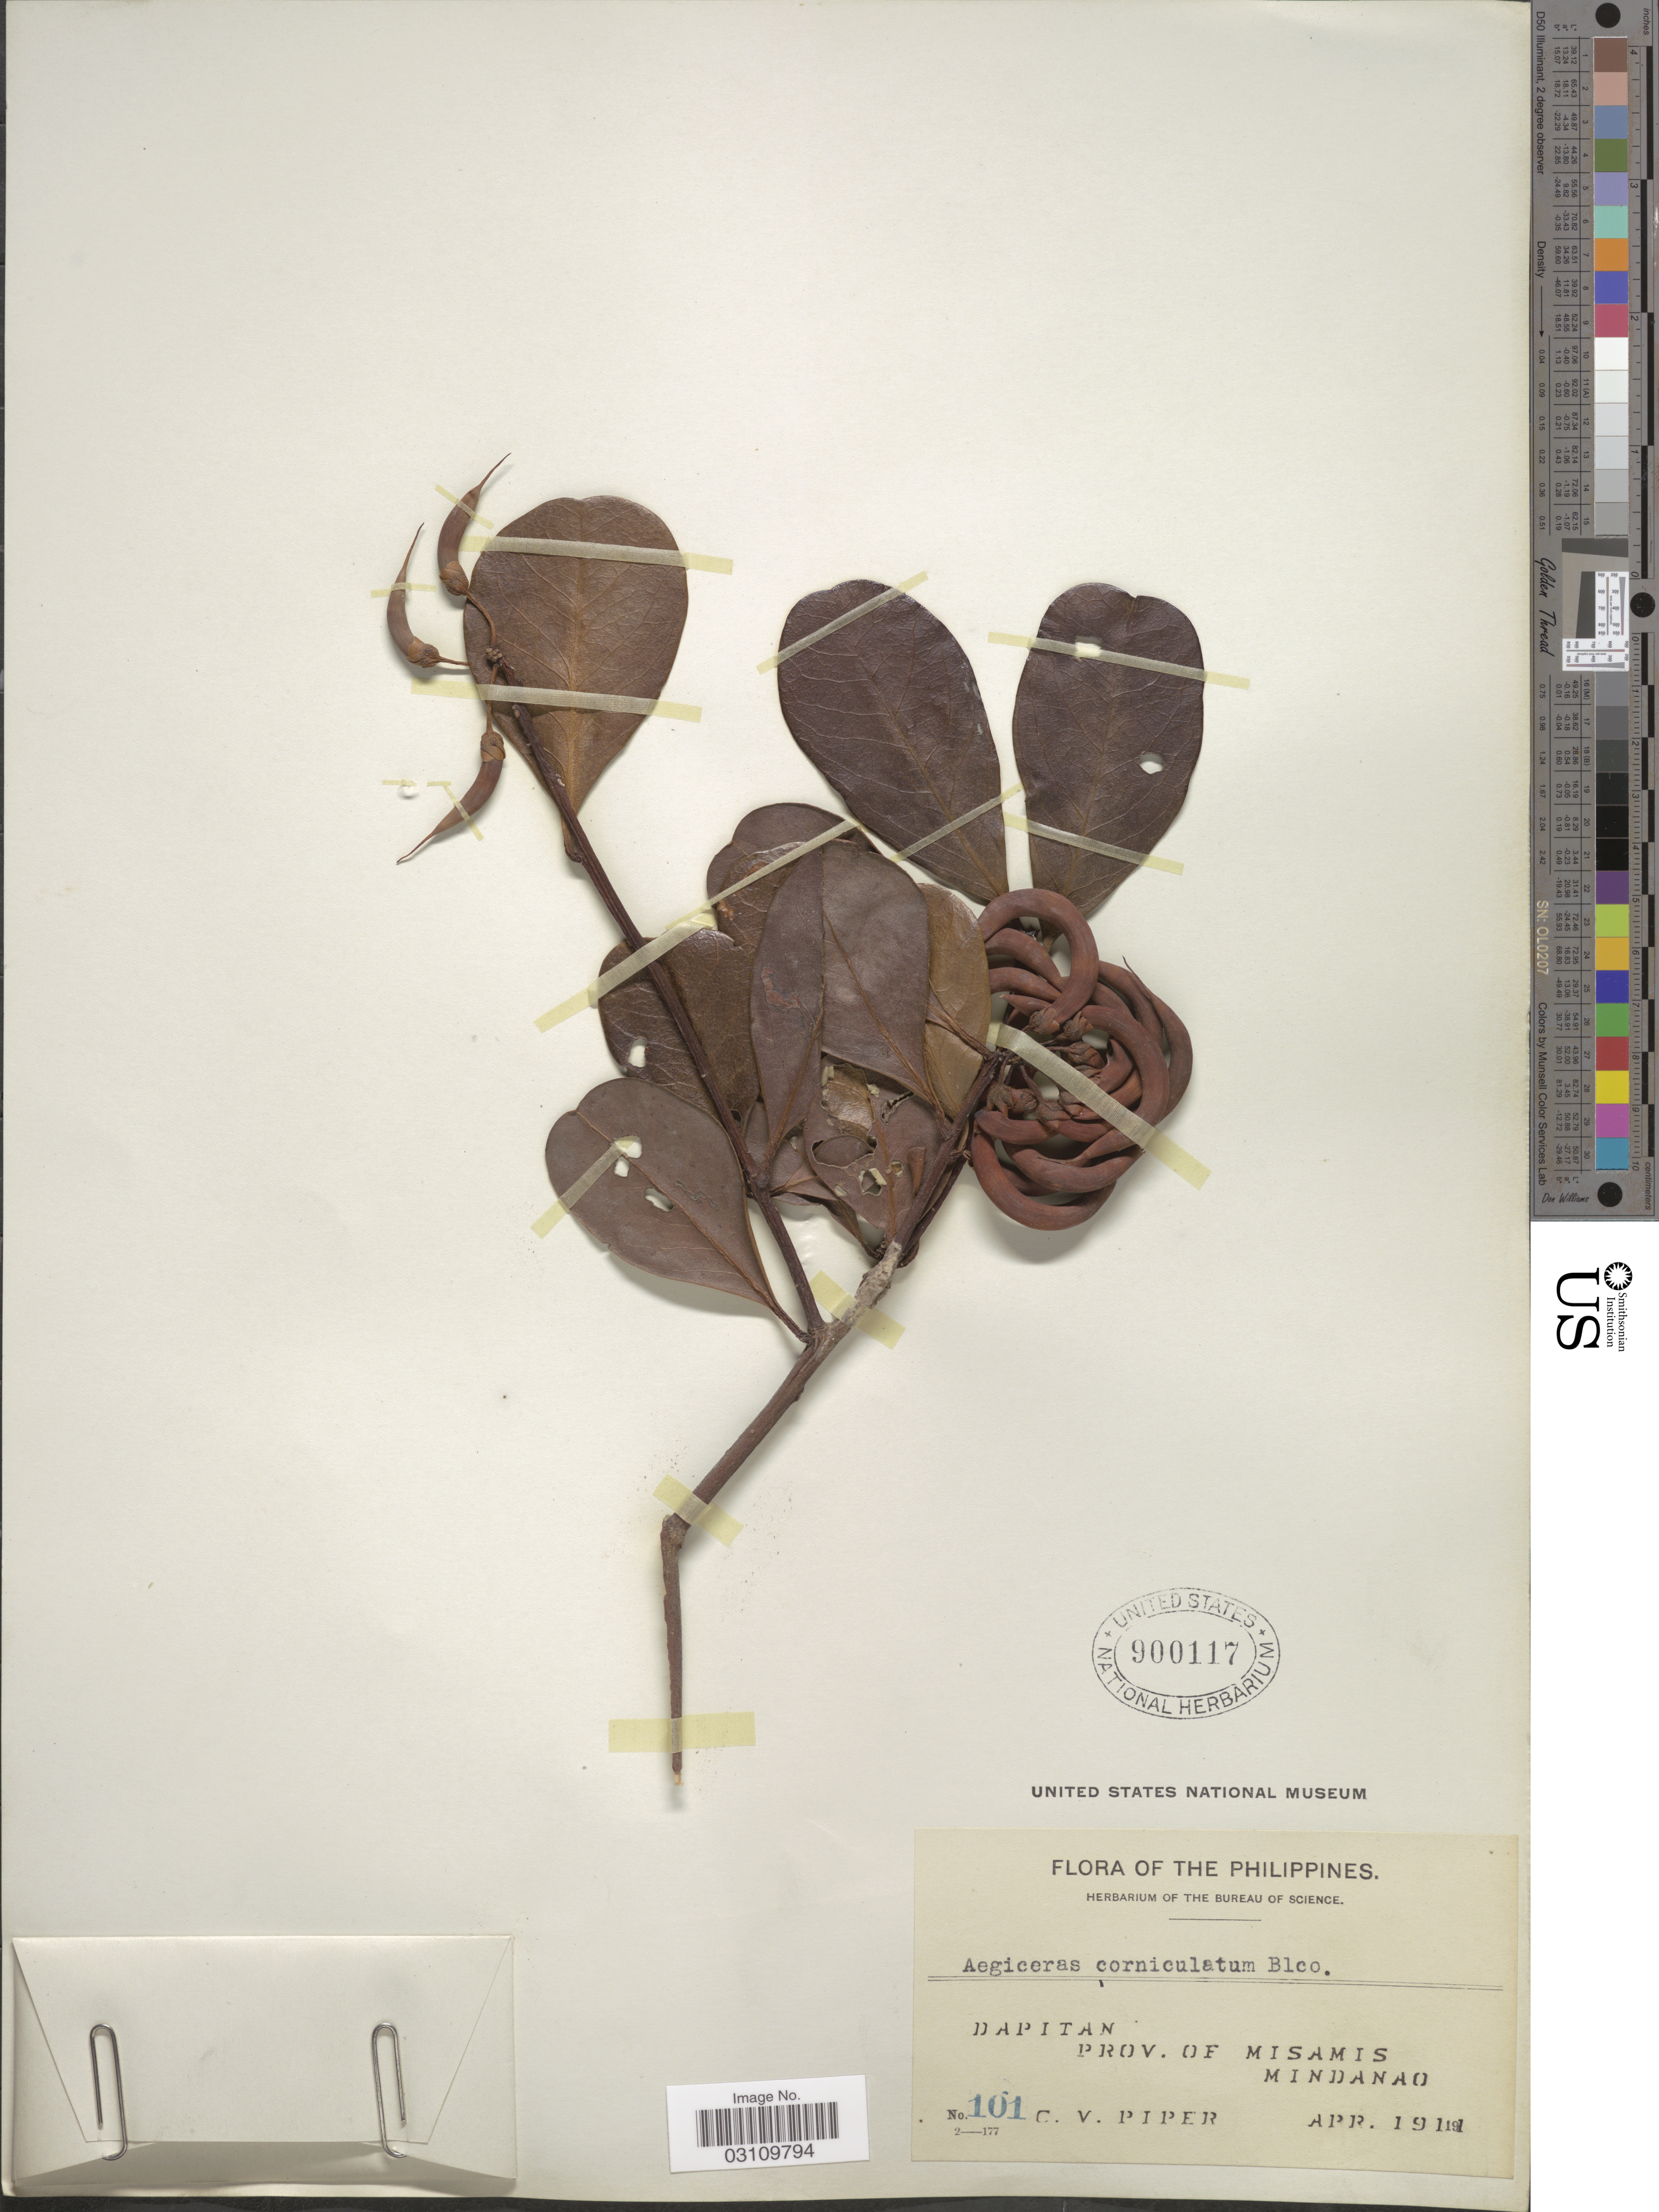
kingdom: Plantae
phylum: Tracheophyta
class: Magnoliopsida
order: Ericales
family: Primulaceae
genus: Aegiceras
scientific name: Aegiceras corniculatum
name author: (L.) Blanco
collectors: C. V. Piper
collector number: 101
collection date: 1911-04-19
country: Philippines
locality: Dapitan, Prov. of Misamis, Mindanao.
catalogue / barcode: US 900117